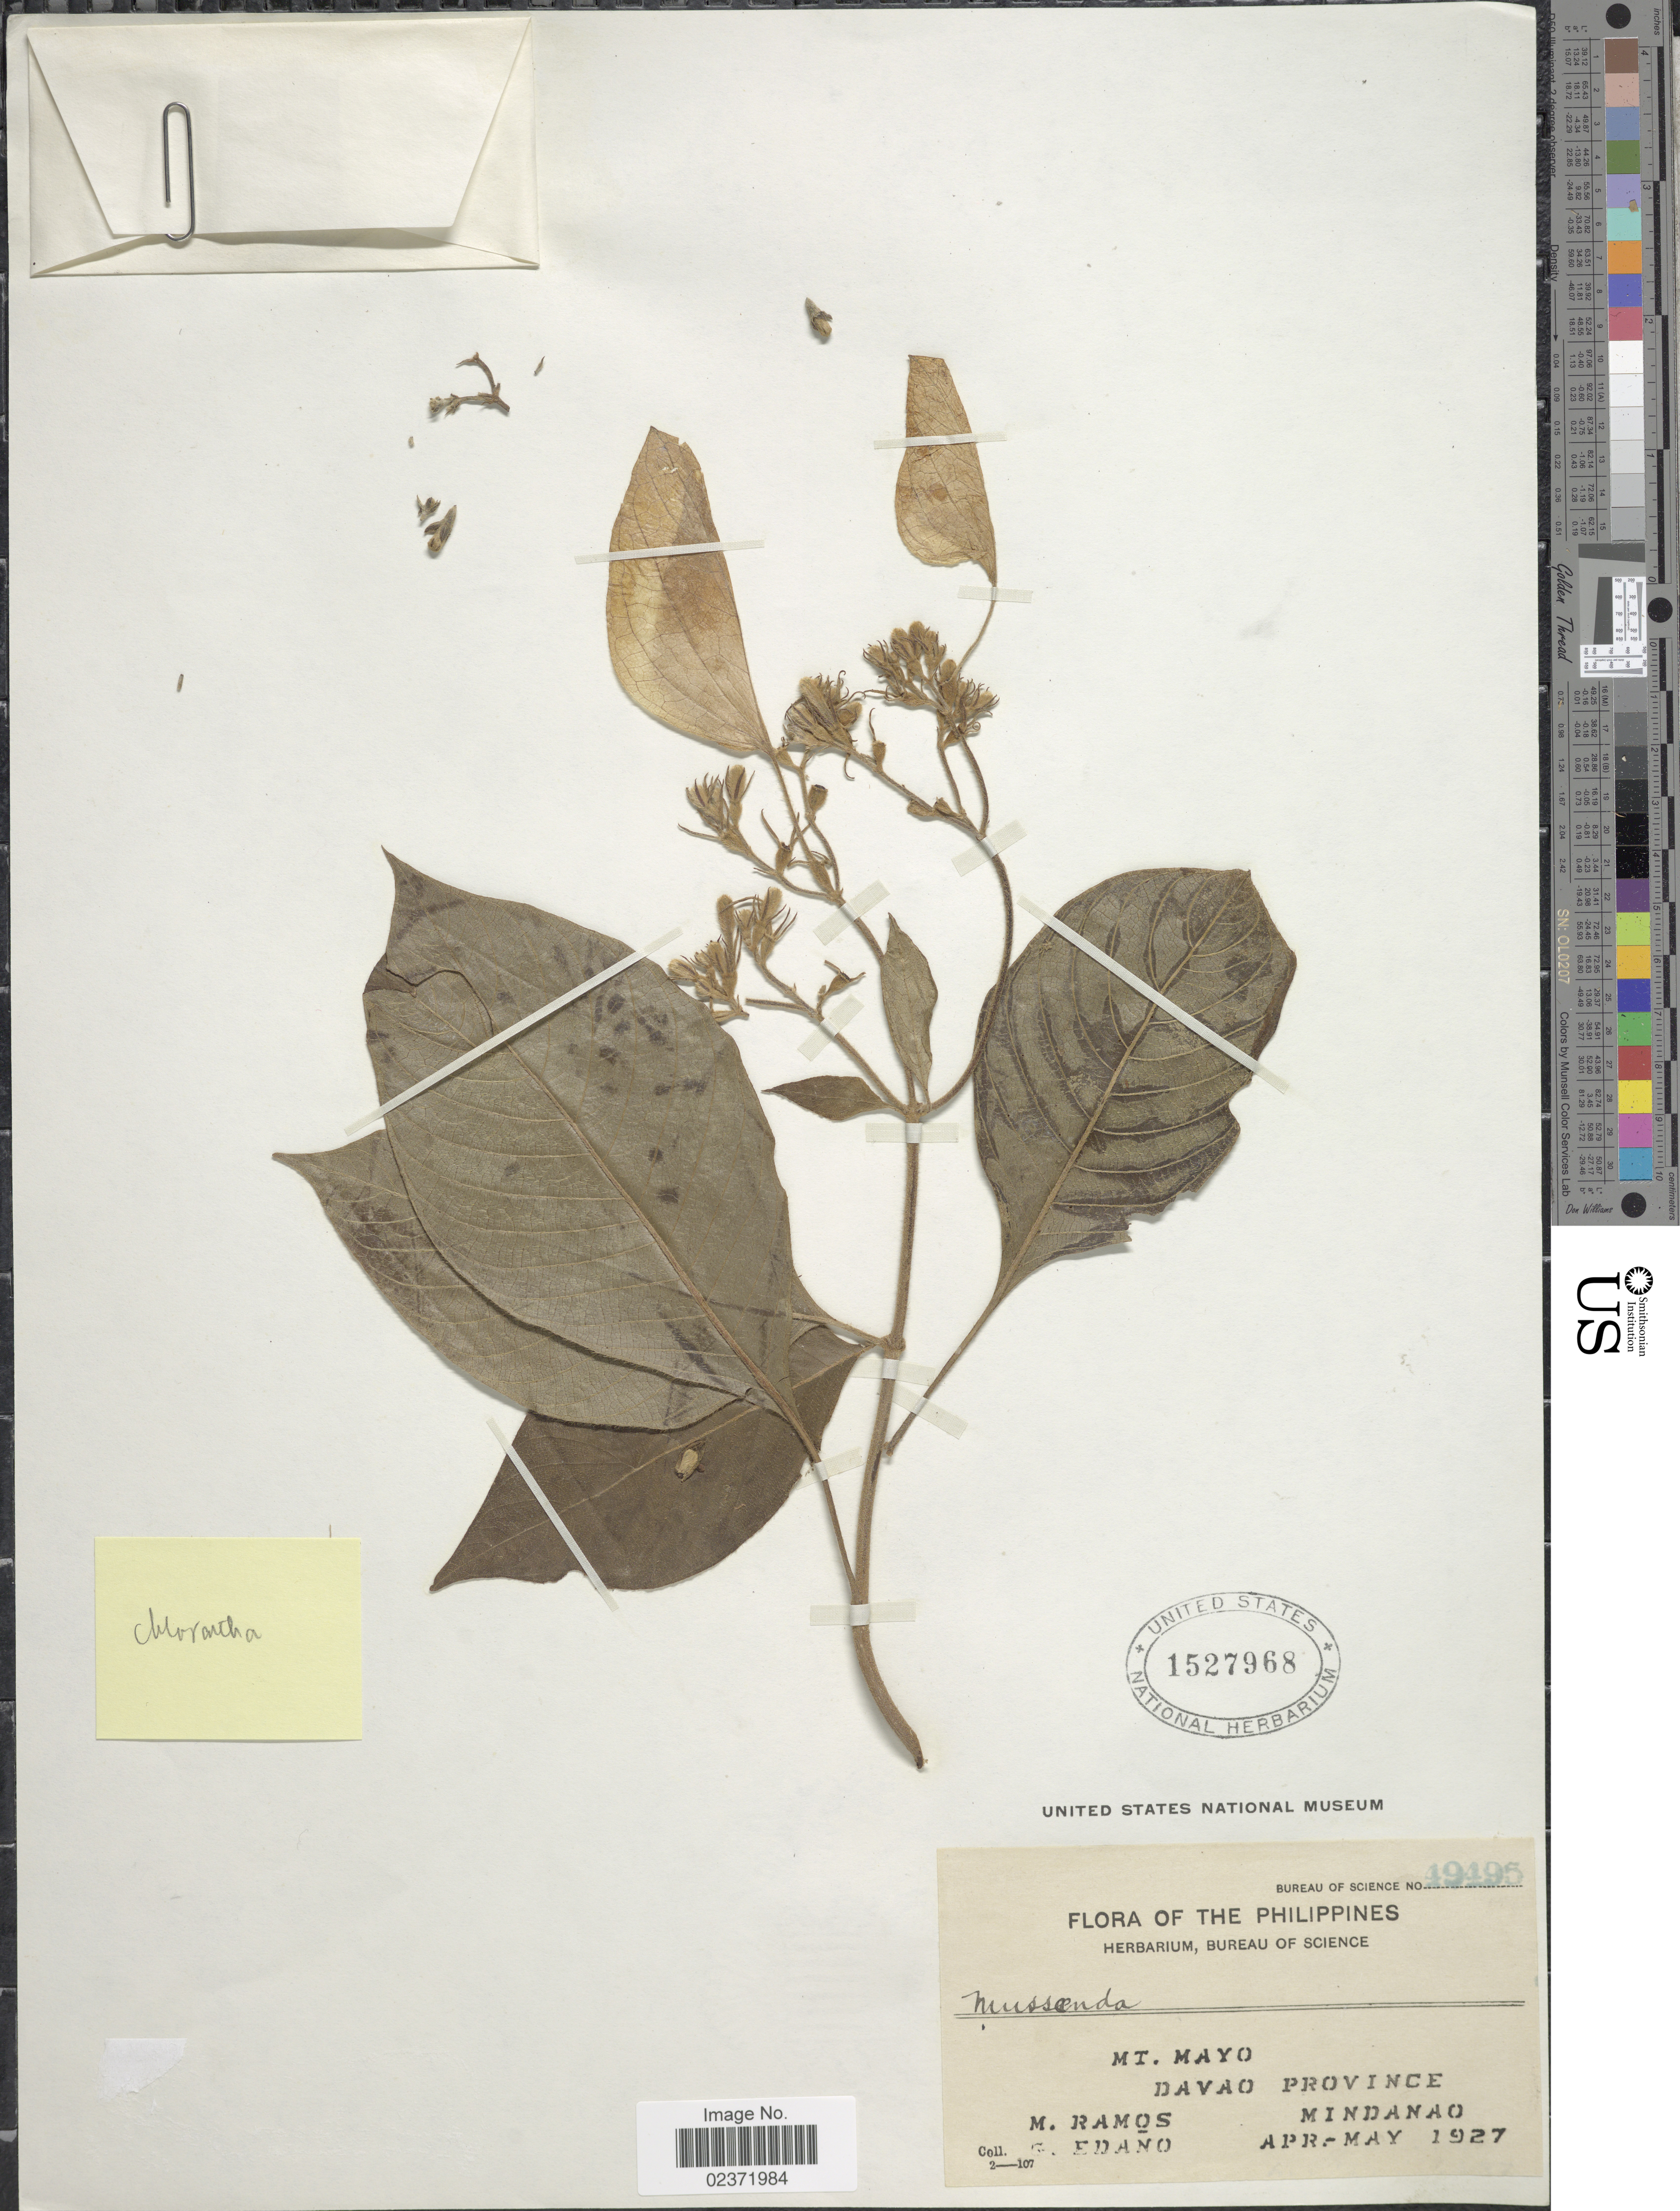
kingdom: Plantae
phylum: Tracheophyta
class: Magnoliopsida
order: Gentianales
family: Rubiaceae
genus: Mussaenda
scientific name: Mussaenda chlorantha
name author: Merr.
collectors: M. Ramos & G. Edaño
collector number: Bureau of Science 49495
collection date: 1927-04/1927-05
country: Philippines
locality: Mt. Mayo, Davao Province, Mindanao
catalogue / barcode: US 1527968